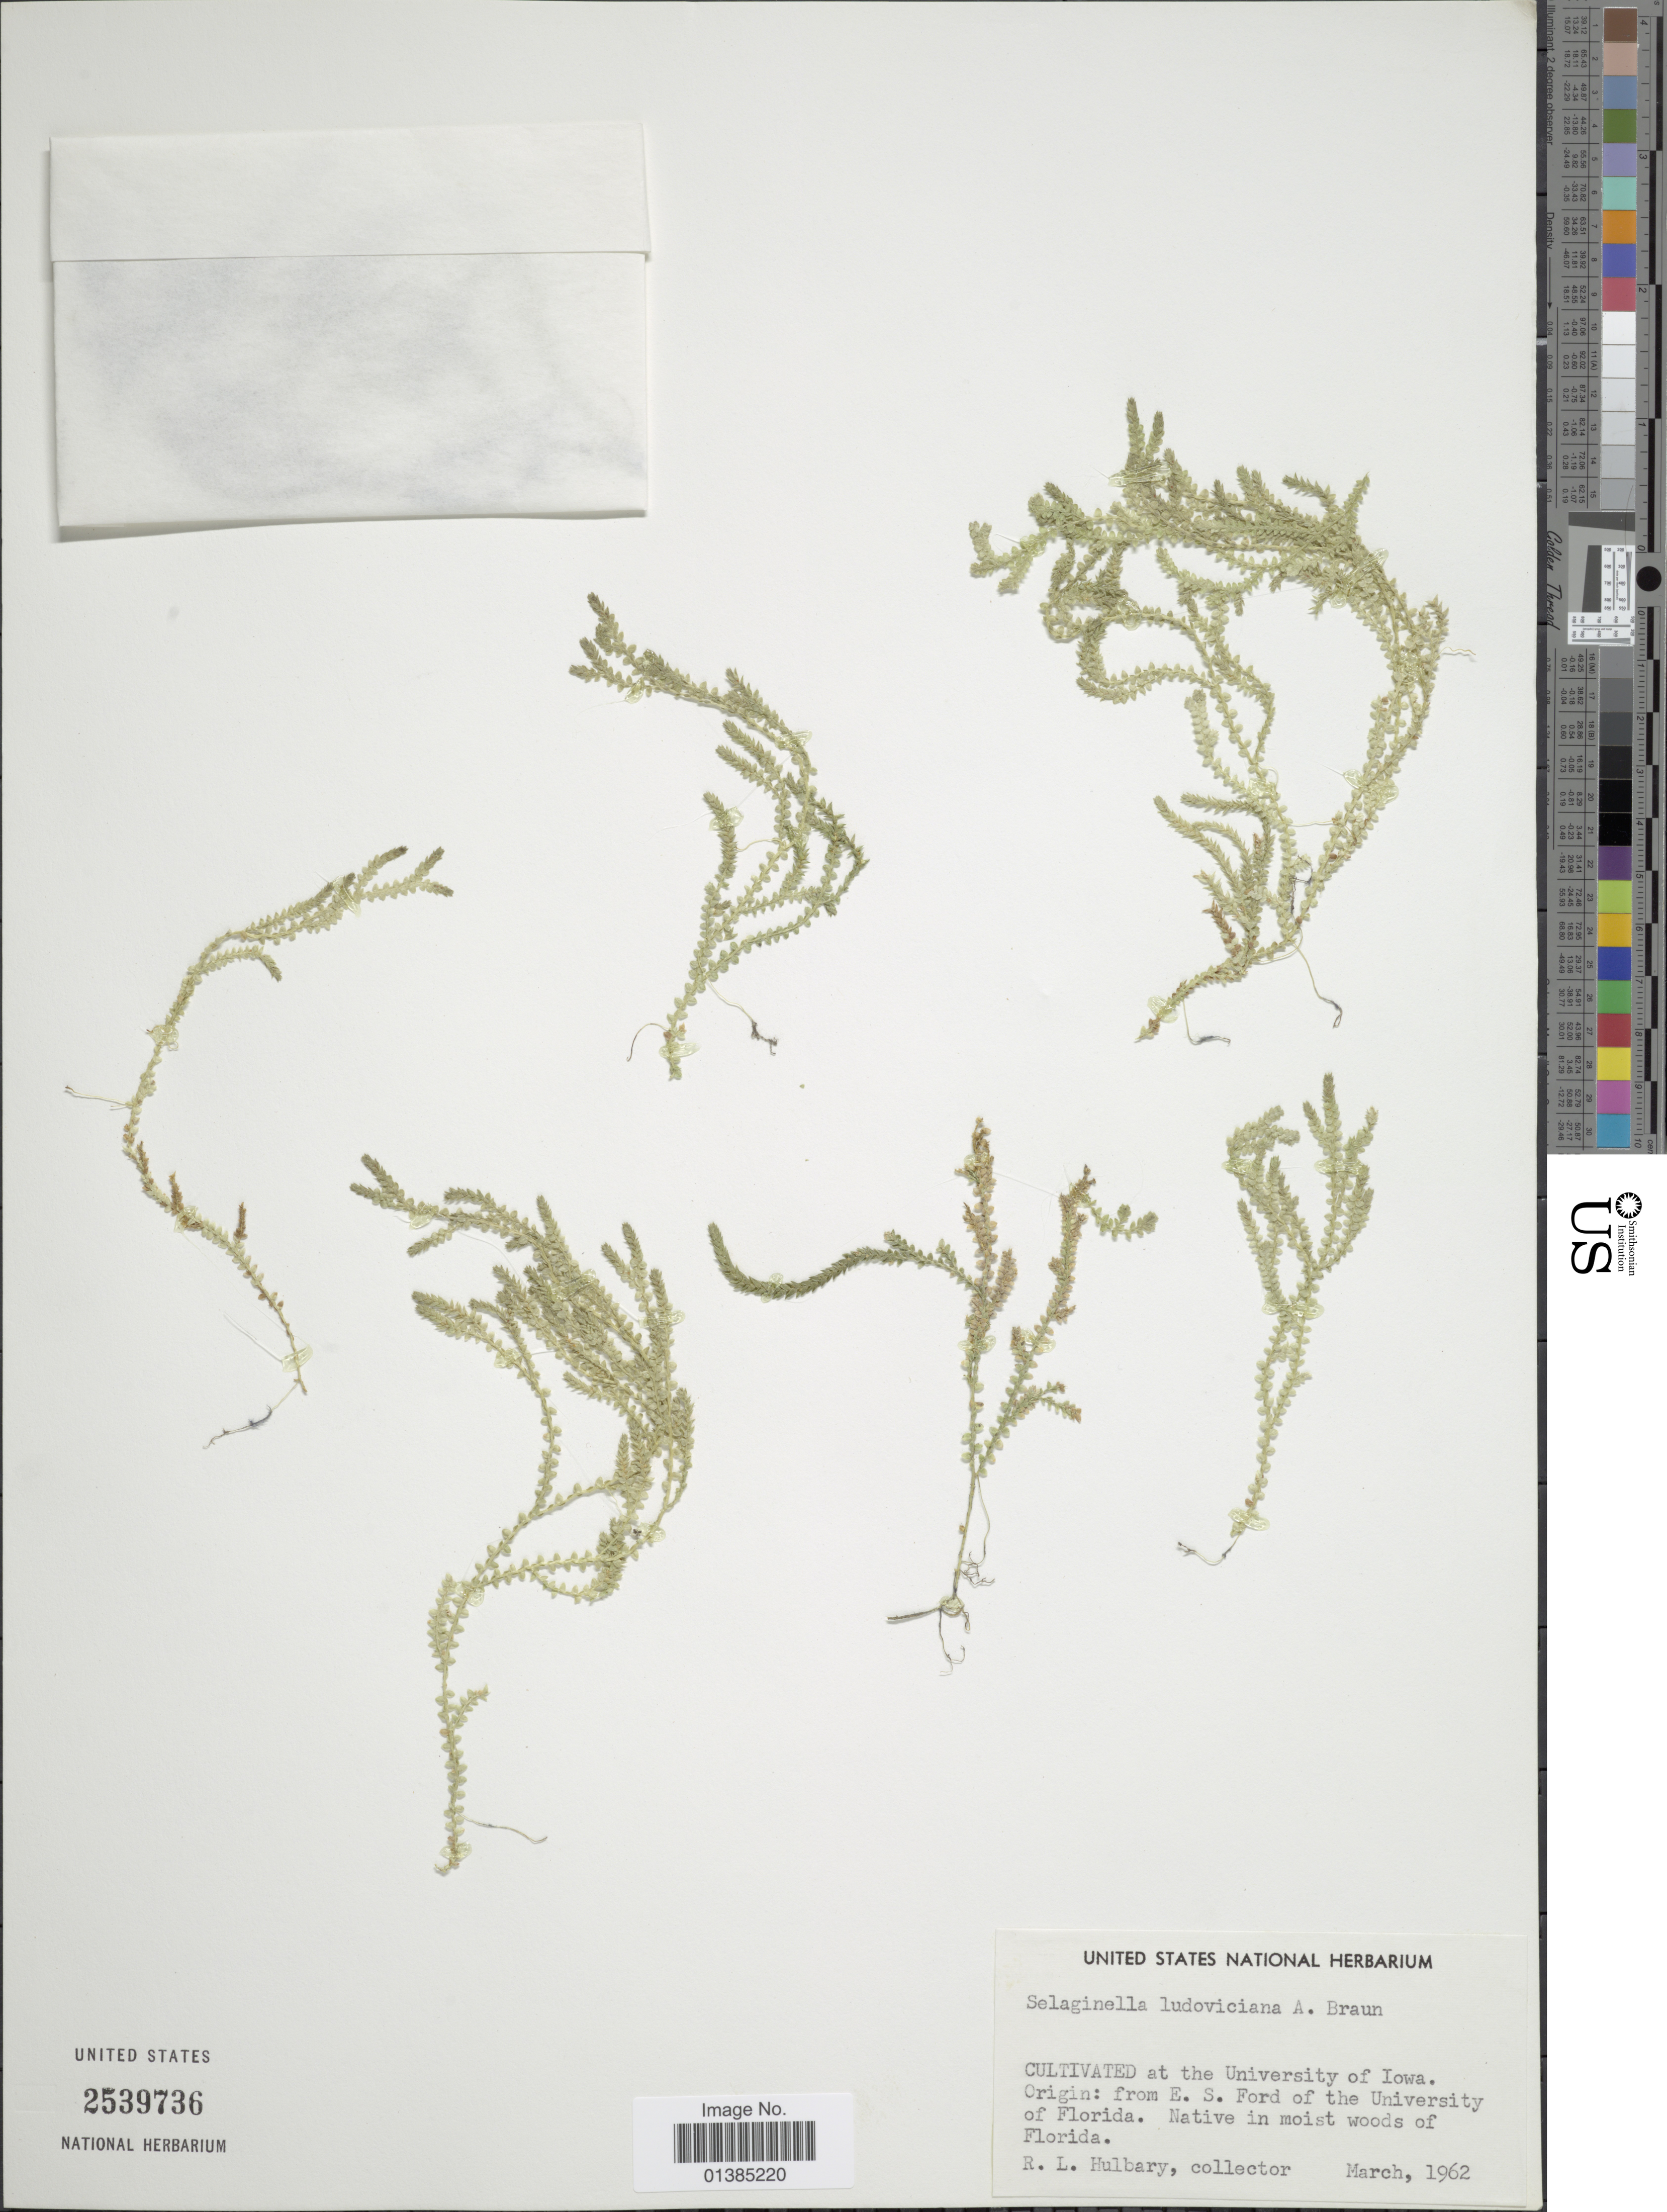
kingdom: Plantae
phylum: Tracheophyta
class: Lycopodiopsida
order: Selaginellales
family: Selaginellaceae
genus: Selaginella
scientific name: Selaginella ludoviciana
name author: A. Braun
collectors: R. Hulbary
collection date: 1962-03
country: United States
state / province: Iowa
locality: Cultivated at the University of Iowa.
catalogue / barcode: US 2539736